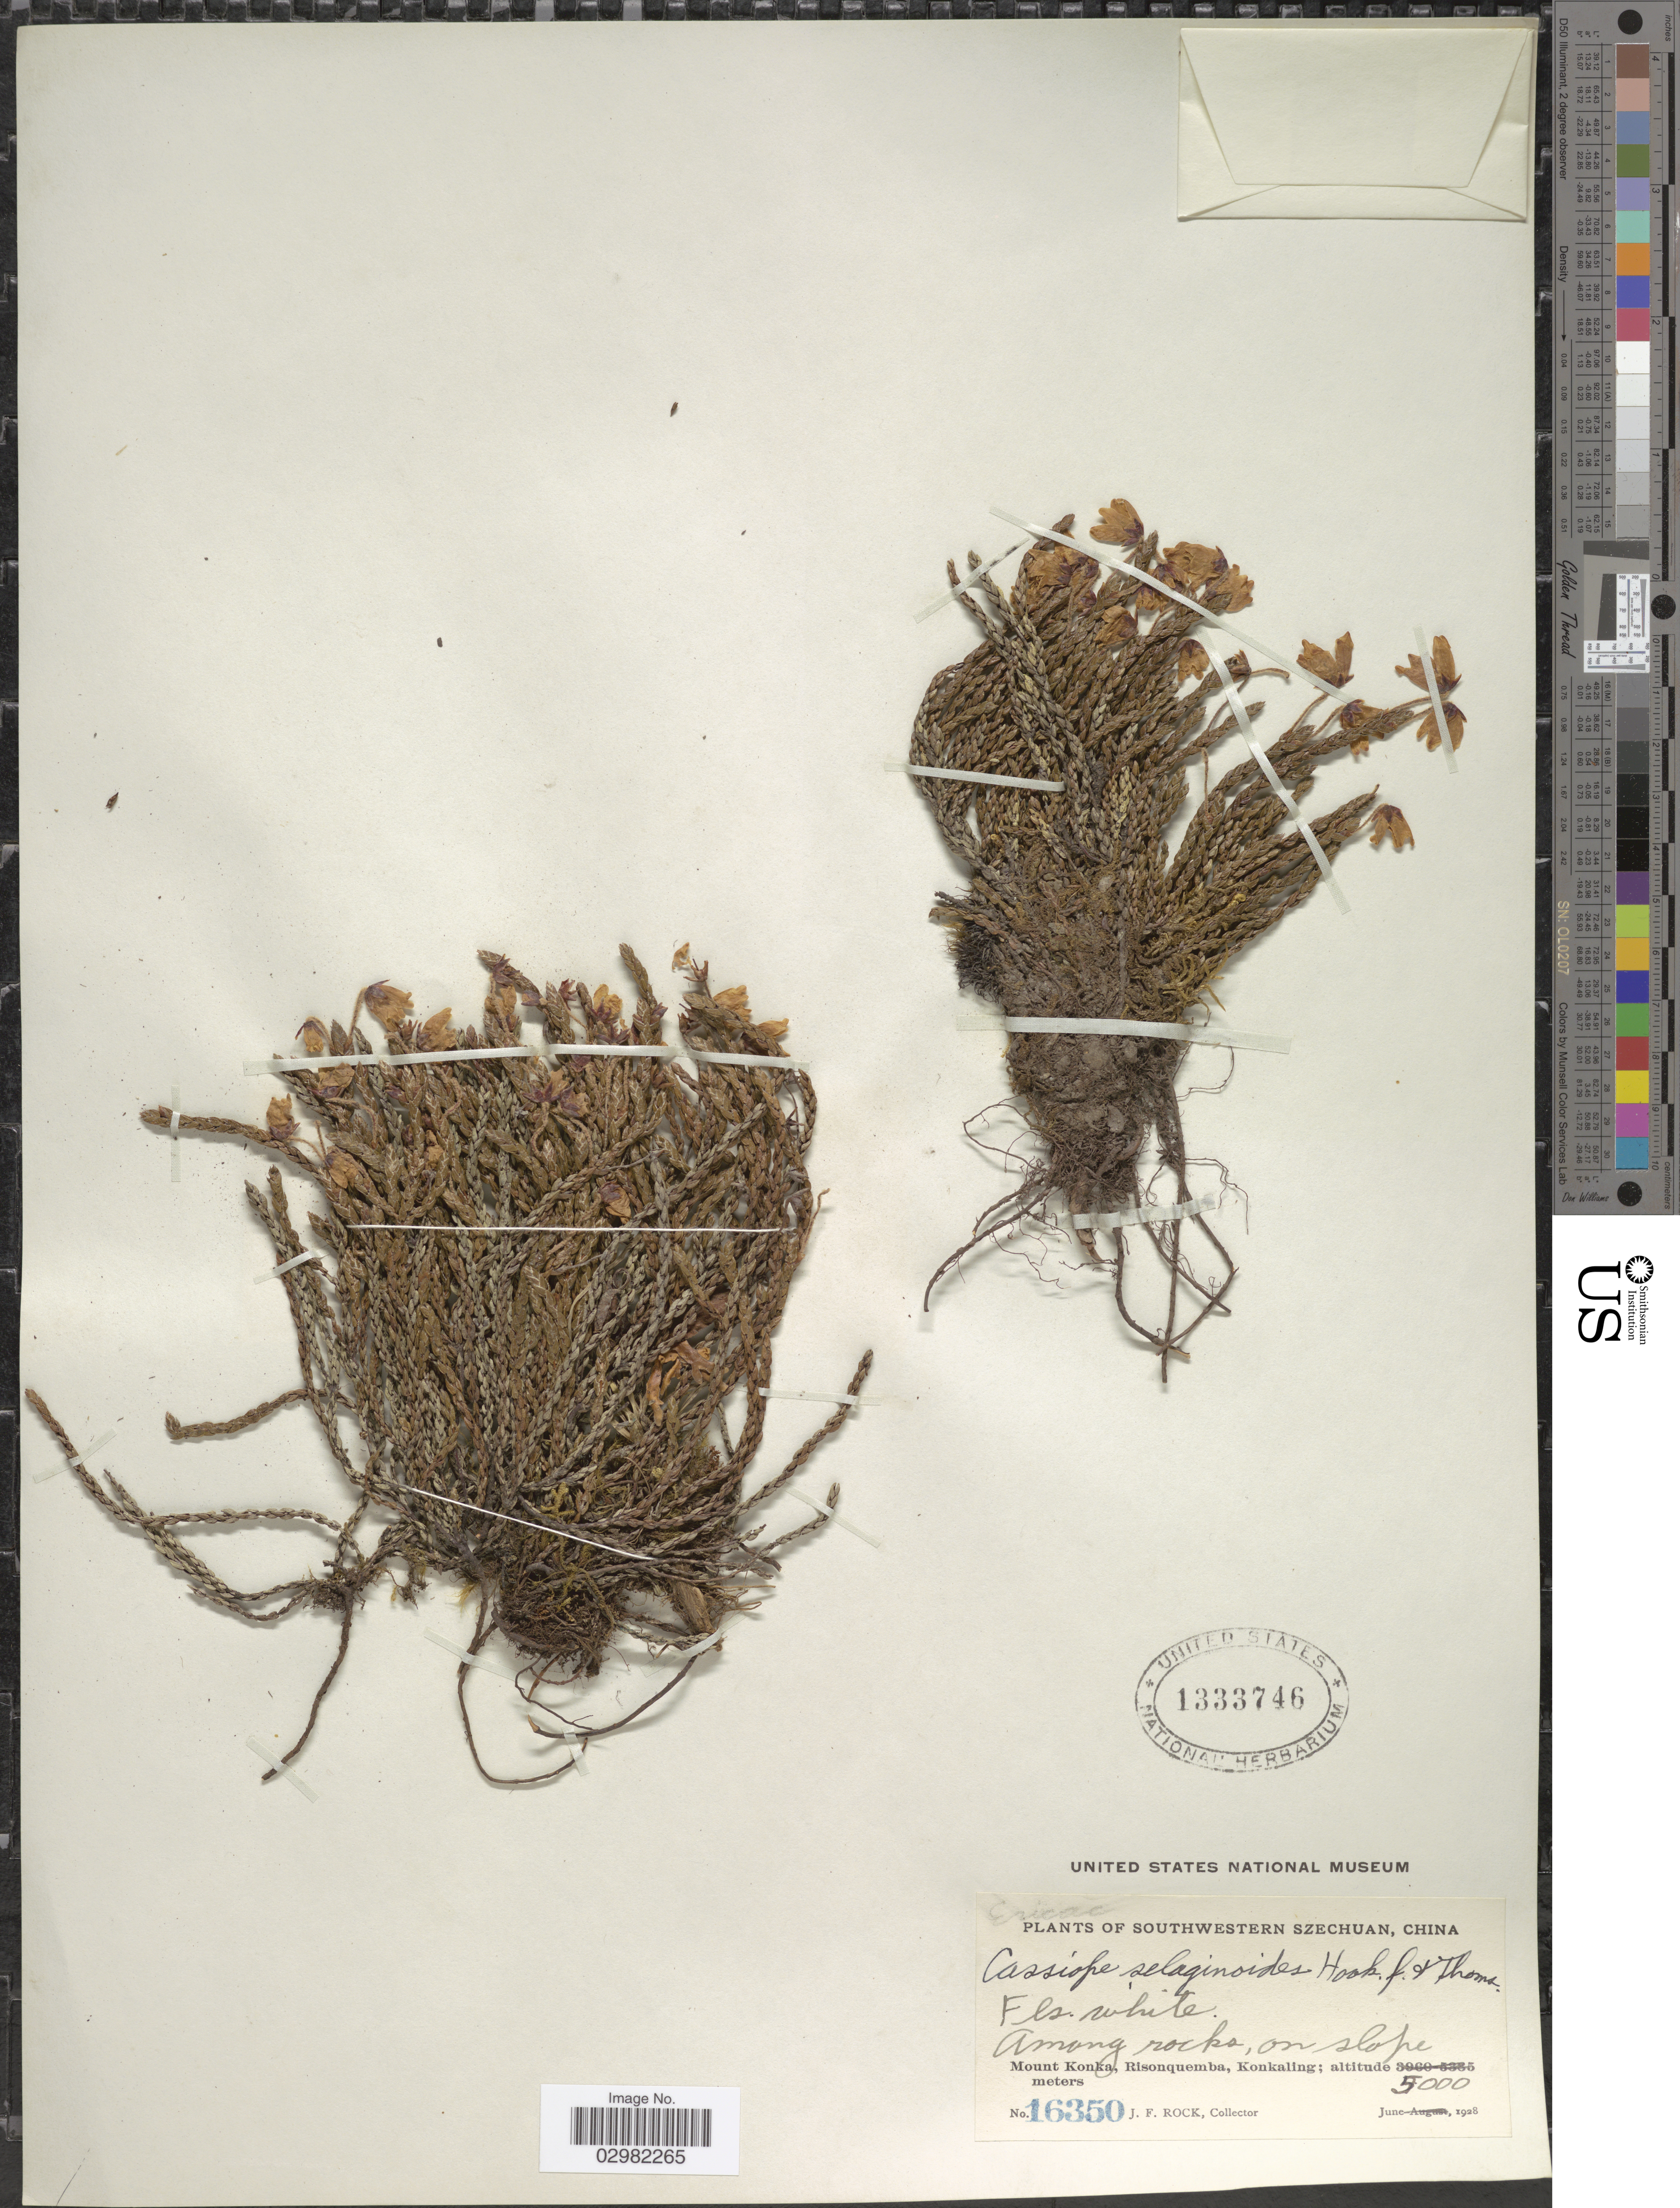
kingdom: Plantae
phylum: Tracheophyta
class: Magnoliopsida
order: Ericales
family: Ericaceae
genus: Cassiope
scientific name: Cassiope selaginoides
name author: Hook. f. & Thomson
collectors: J. Rock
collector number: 16350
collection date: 1928-06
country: China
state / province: Sichuan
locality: Southwestern Szechuan, China, Mount Konka, Risonquemba, Konkaling.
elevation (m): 5000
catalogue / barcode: US 1333746